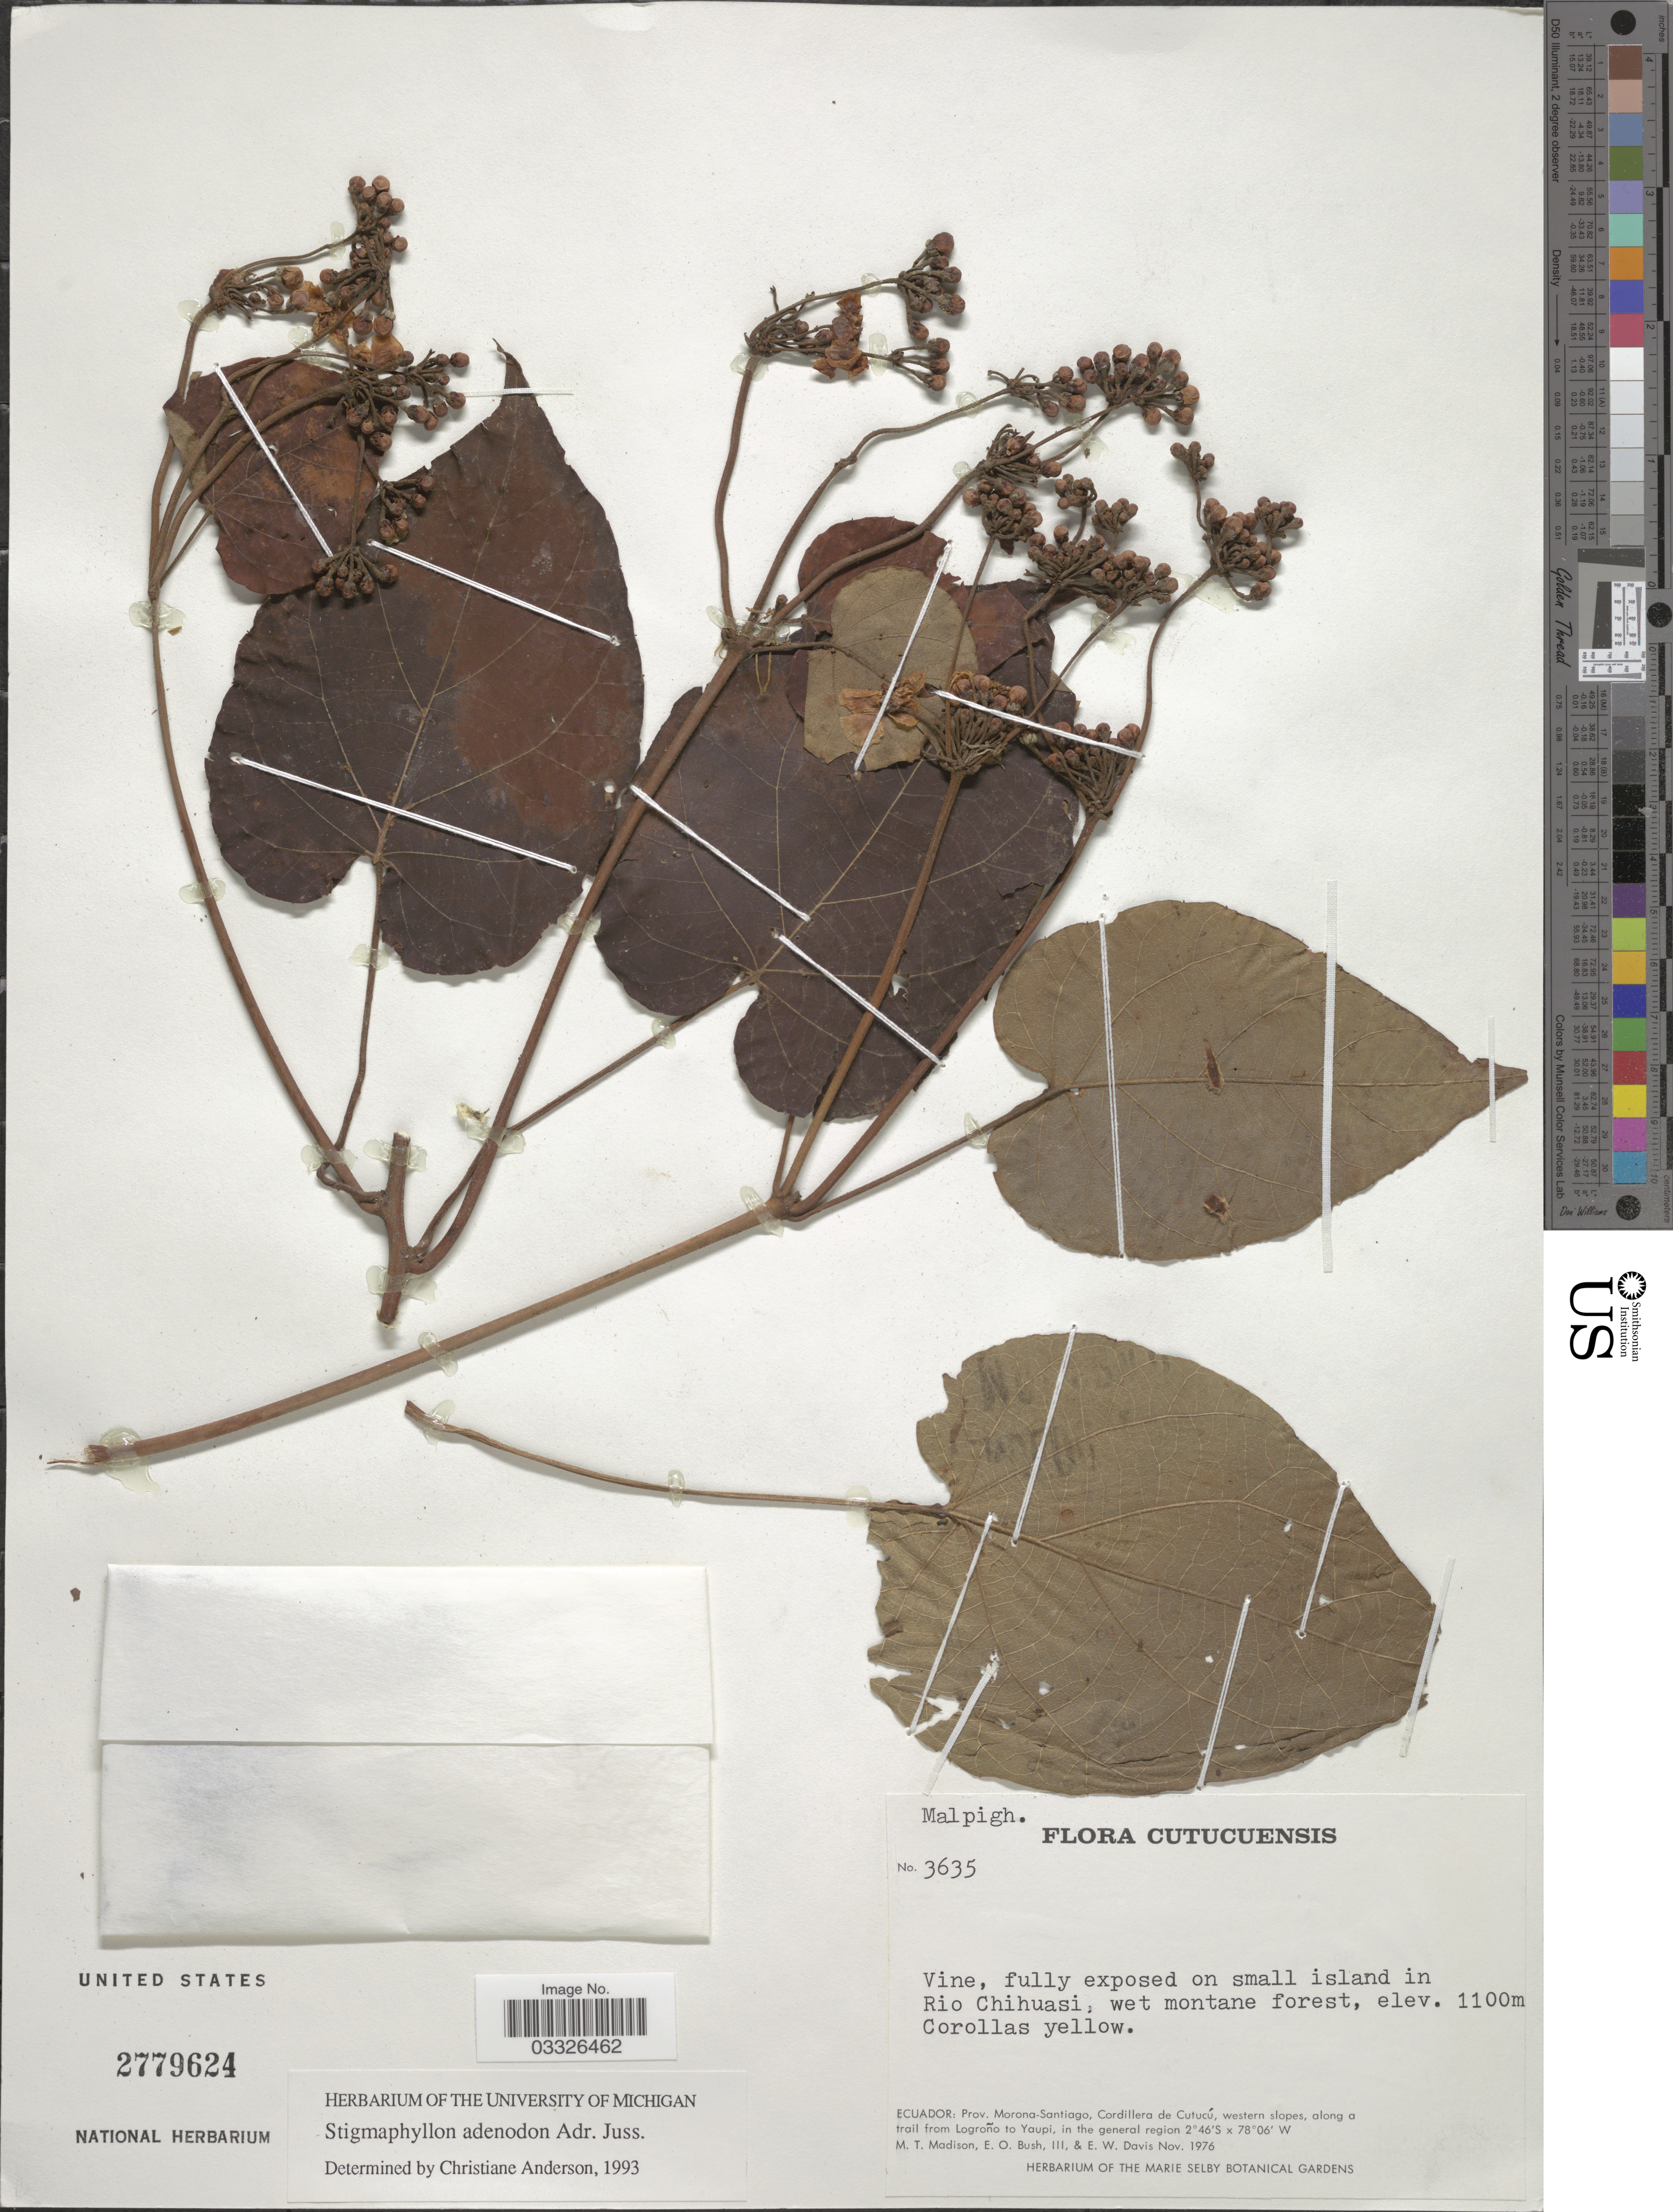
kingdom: Plantae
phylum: Tracheophyta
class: Magnoliopsida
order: Malpighiales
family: Malpighiaceae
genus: Stigmaphyllon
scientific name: Stigmaphyllon adenodon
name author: A. Juss.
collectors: M. T. Madison, E. O. Bush & E. W. Davis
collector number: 3635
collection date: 1976-11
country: Ecuador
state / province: Morona-Santiago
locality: Cordillera de Cutucú, western slopes, along a trail from Logroño to Yaupi, in the general region.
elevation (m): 1100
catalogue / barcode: US 2779624